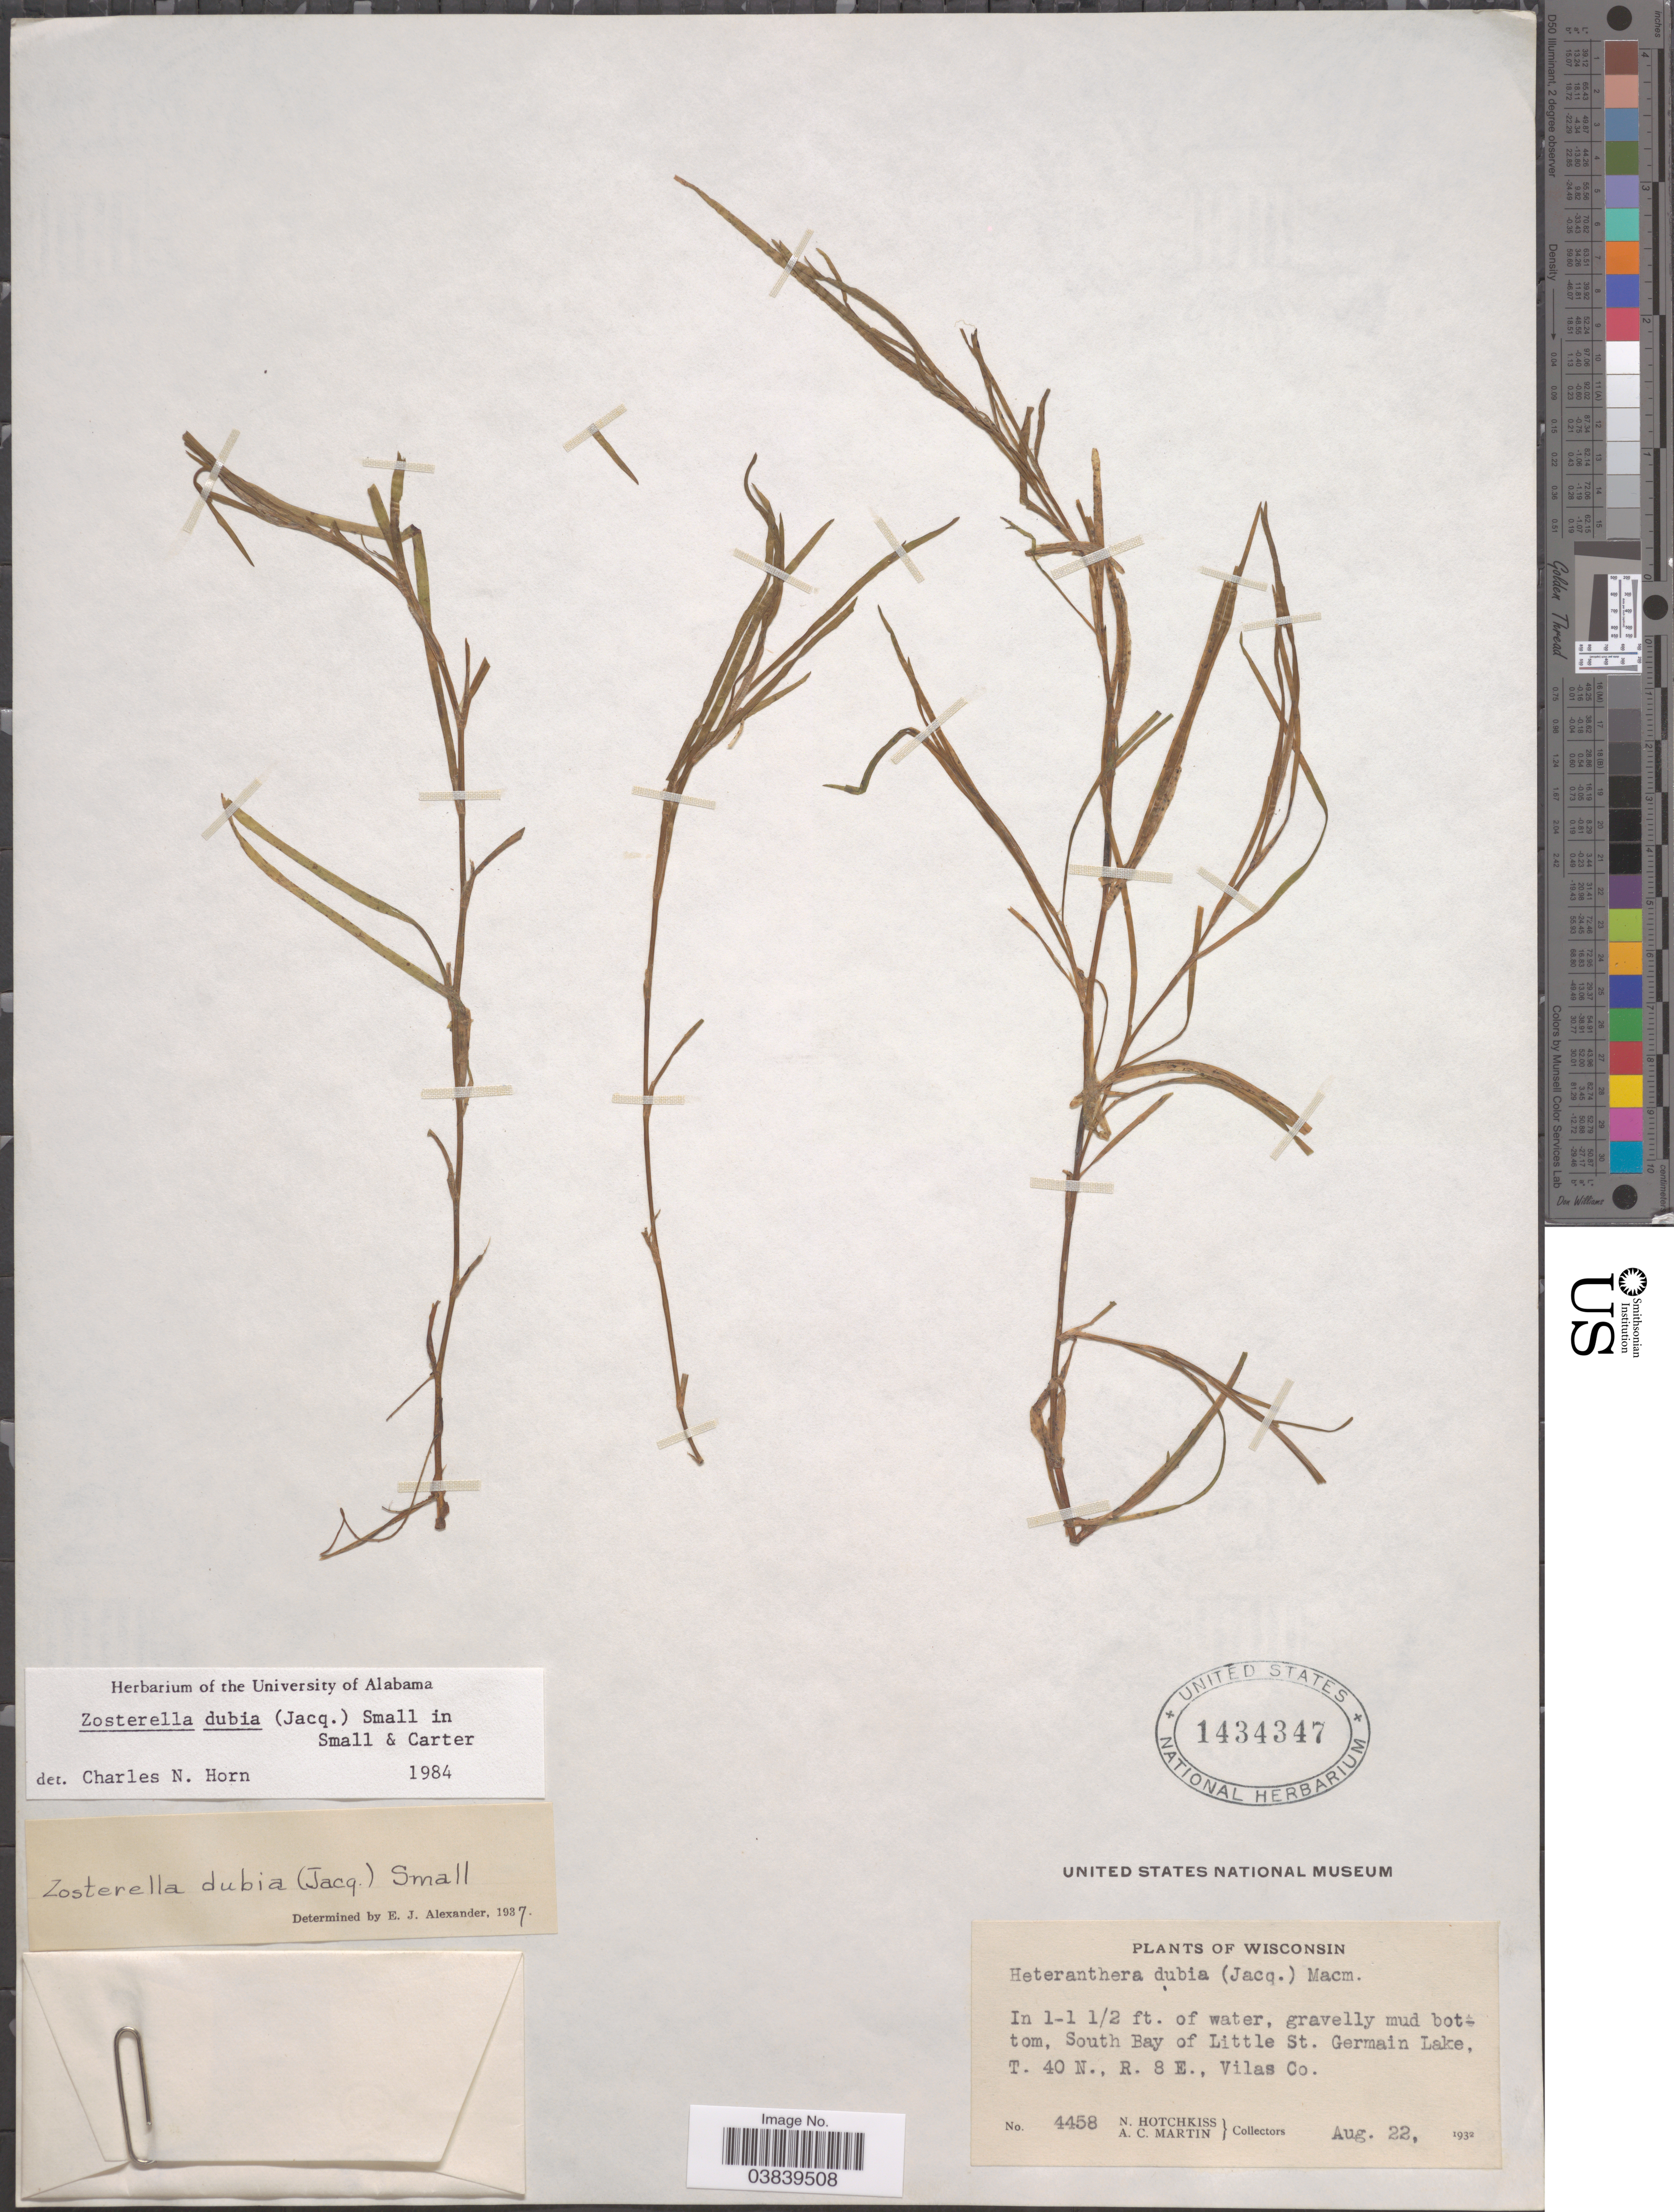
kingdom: Plantae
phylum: Tracheophyta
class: Liliopsida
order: Commelinales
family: Pontederiaceae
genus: Heteranthera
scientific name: Heteranthera dubia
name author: (Jacq.) MacMill.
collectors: N. Hotchkiss & A. C. Martin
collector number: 4458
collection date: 1932-08-22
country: United States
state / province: Wisconsin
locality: South Bay of Little St. Germain Lake, T. 40 N., R. 8 E., Vilas Co.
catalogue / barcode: US 1434347